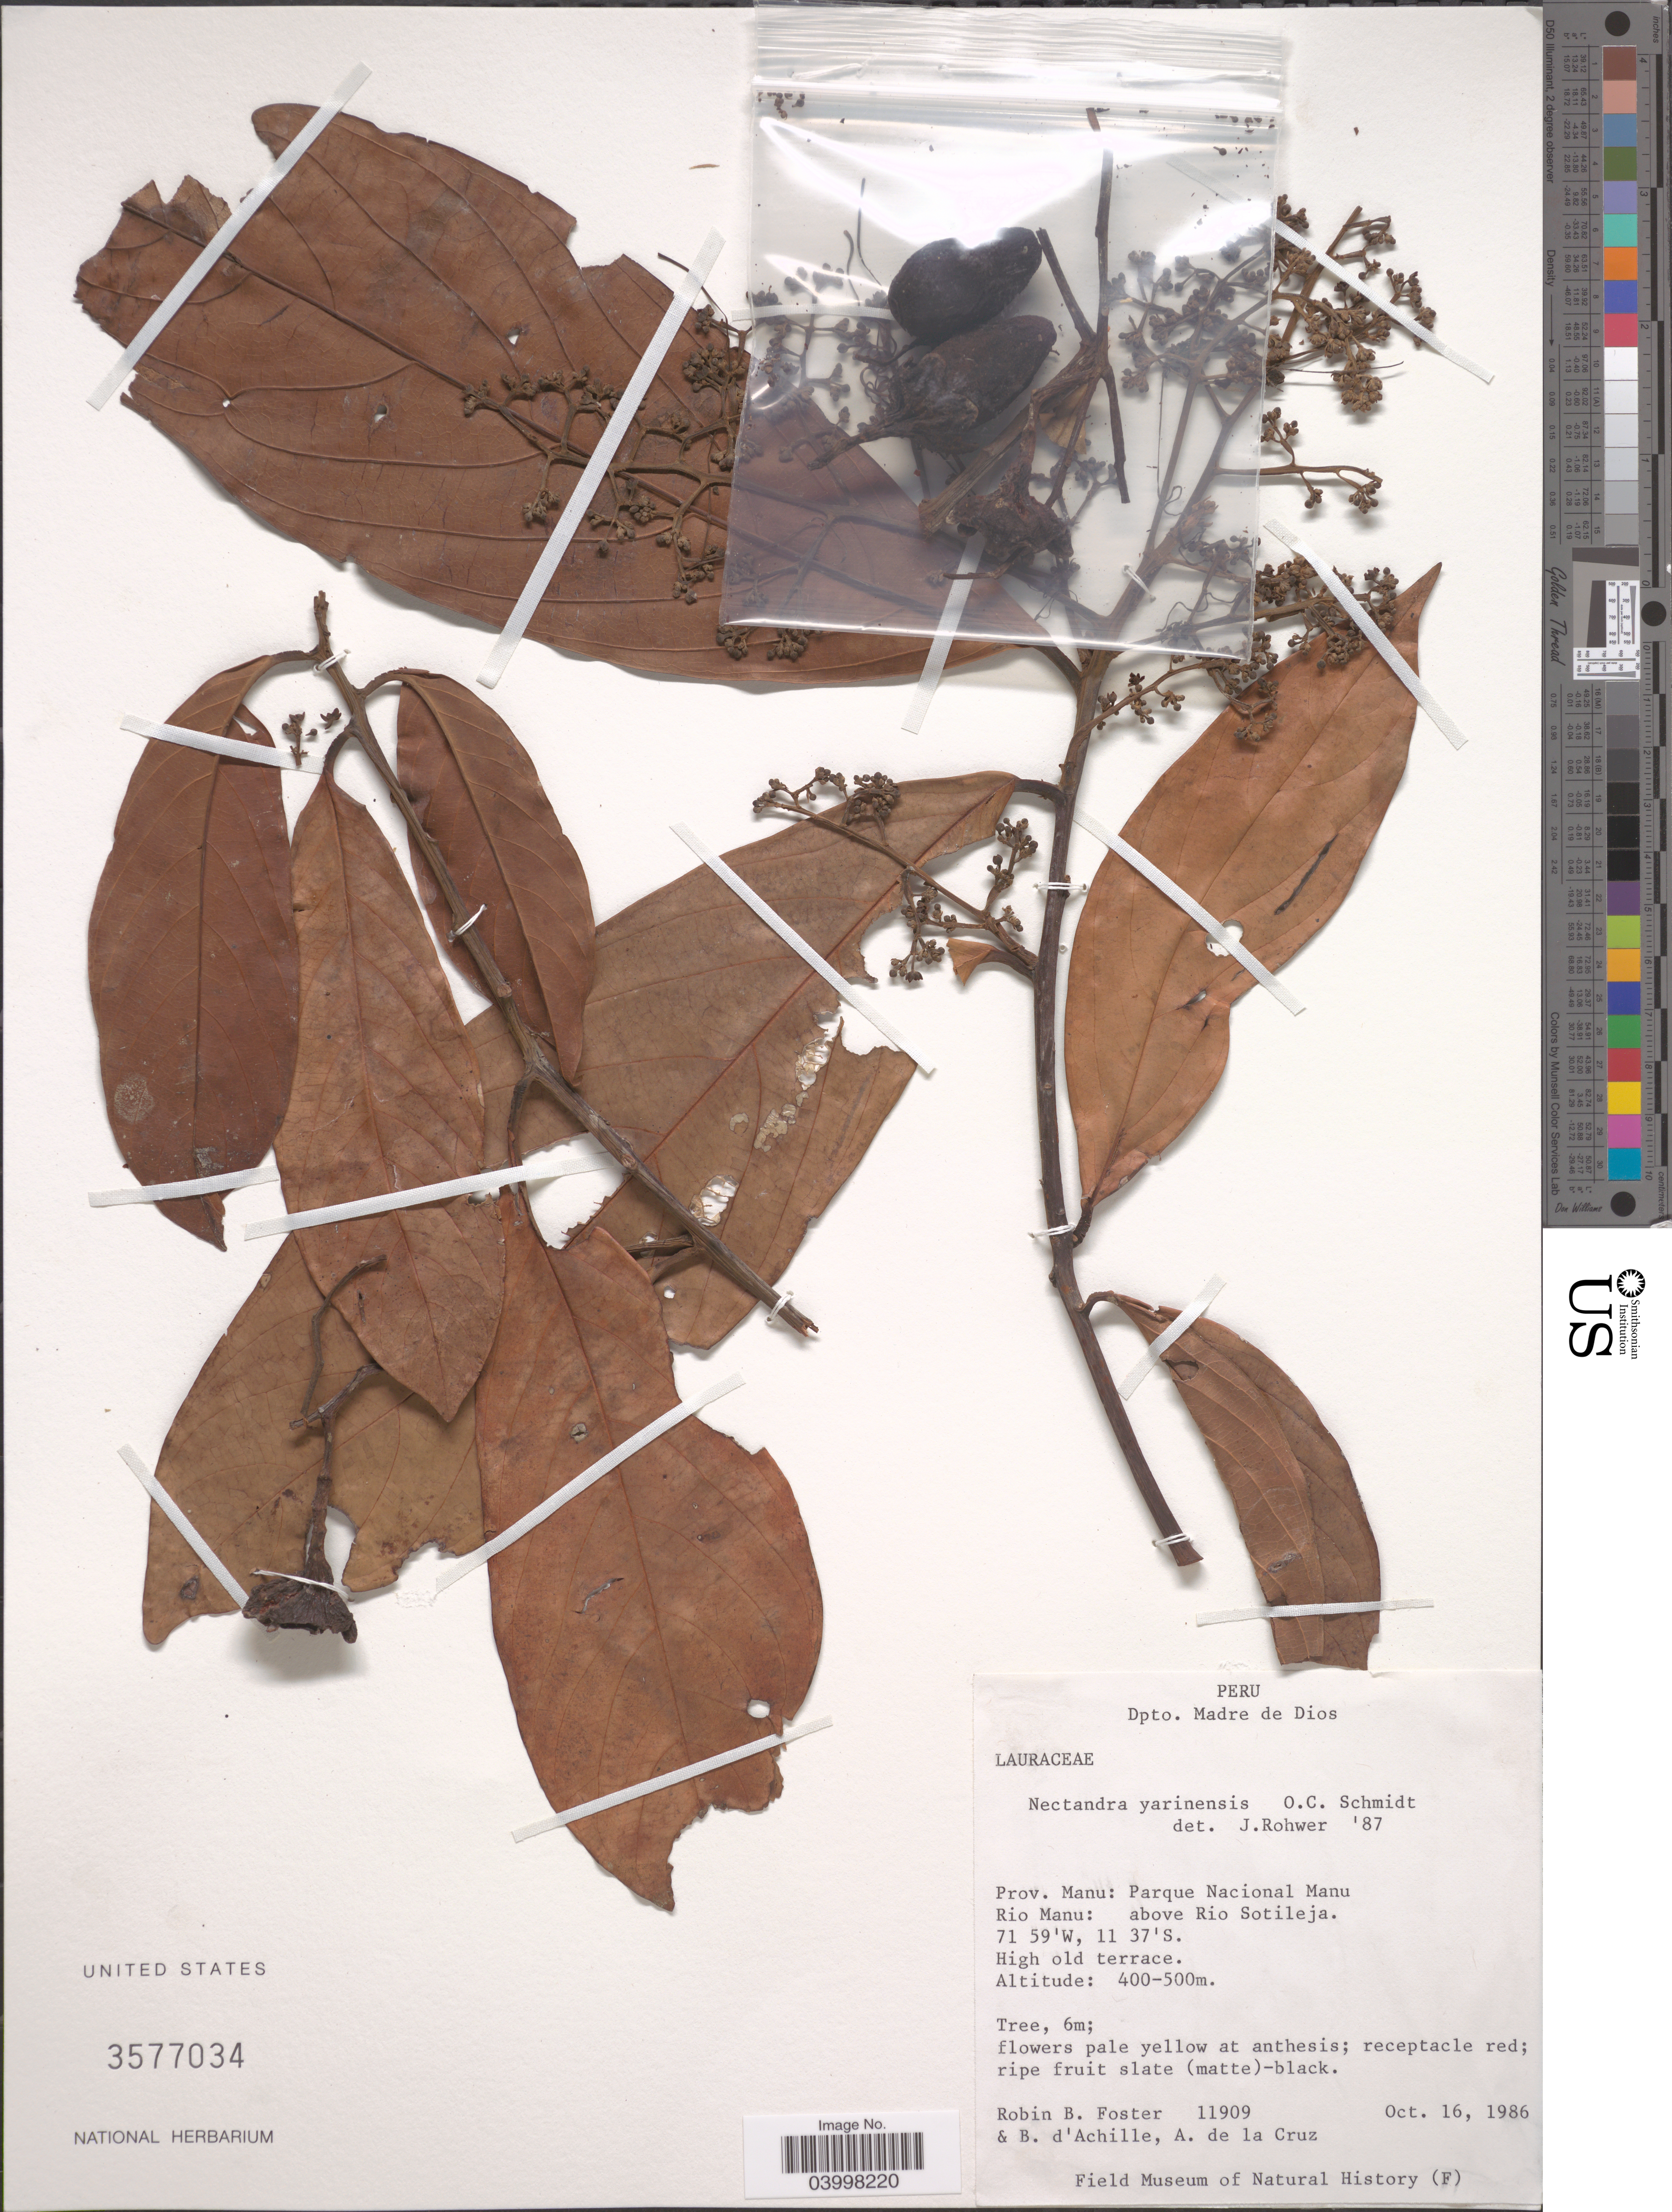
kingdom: Plantae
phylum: Tracheophyta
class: Magnoliopsida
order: Laurales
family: Lauraceae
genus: Nectandra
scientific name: Nectandra yarinensis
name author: O.C. Schmidt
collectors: R. B. Foster, B. d'Achille & A. de la Cruz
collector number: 11909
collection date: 1986-10-16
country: Mexico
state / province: Nayarit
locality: Dpto. Madre de Dios. Prov. Manu: Parque Nacional Manu. Rio Manu: above Rio Sotileja.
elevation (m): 400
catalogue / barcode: US 3577034